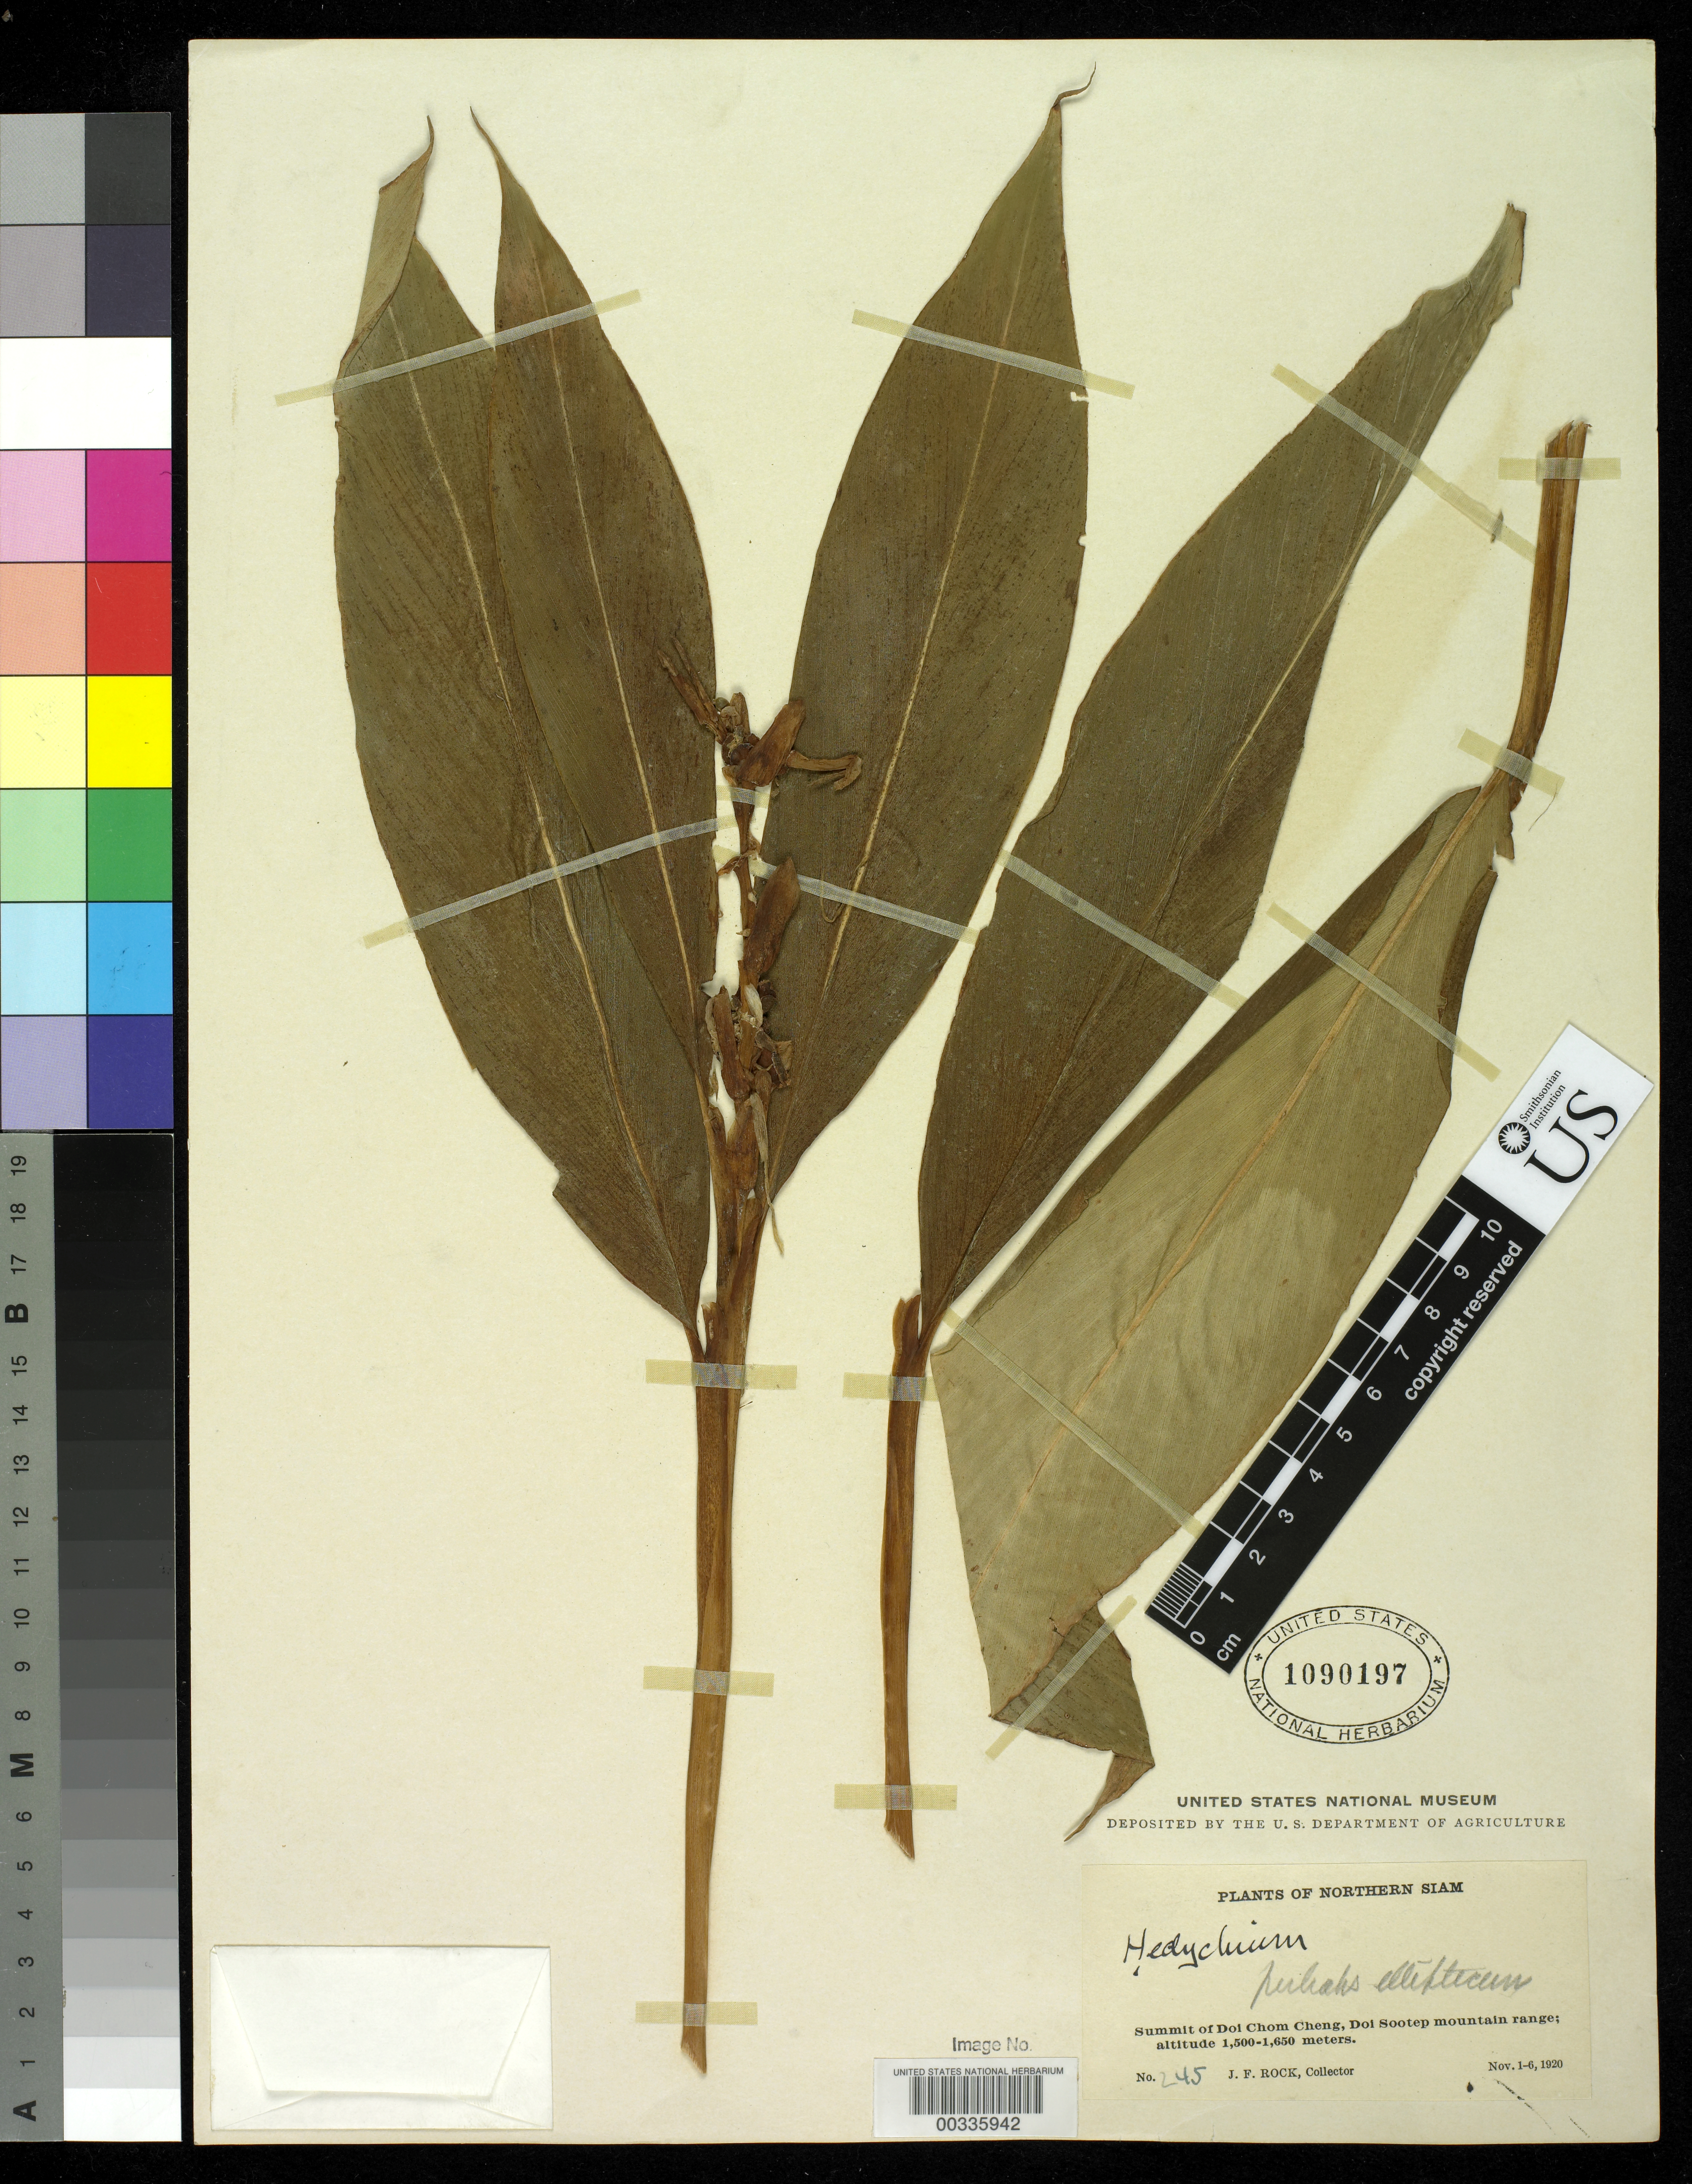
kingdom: Plantae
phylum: Tracheophyta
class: Liliopsida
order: Zingiberales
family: Zingiberaceae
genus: Hedychium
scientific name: Hedychium ellipticum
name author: Buch.-Ham. ex Sm.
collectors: J. F. Rock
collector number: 245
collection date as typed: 01 Nov 1920 to 06 Nov 1920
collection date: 1920-11-01/1920-11-06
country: Thailand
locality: Plants of northern siam, summit of doi chom cheng, doi sootep mountain range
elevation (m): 1500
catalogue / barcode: US 1090197